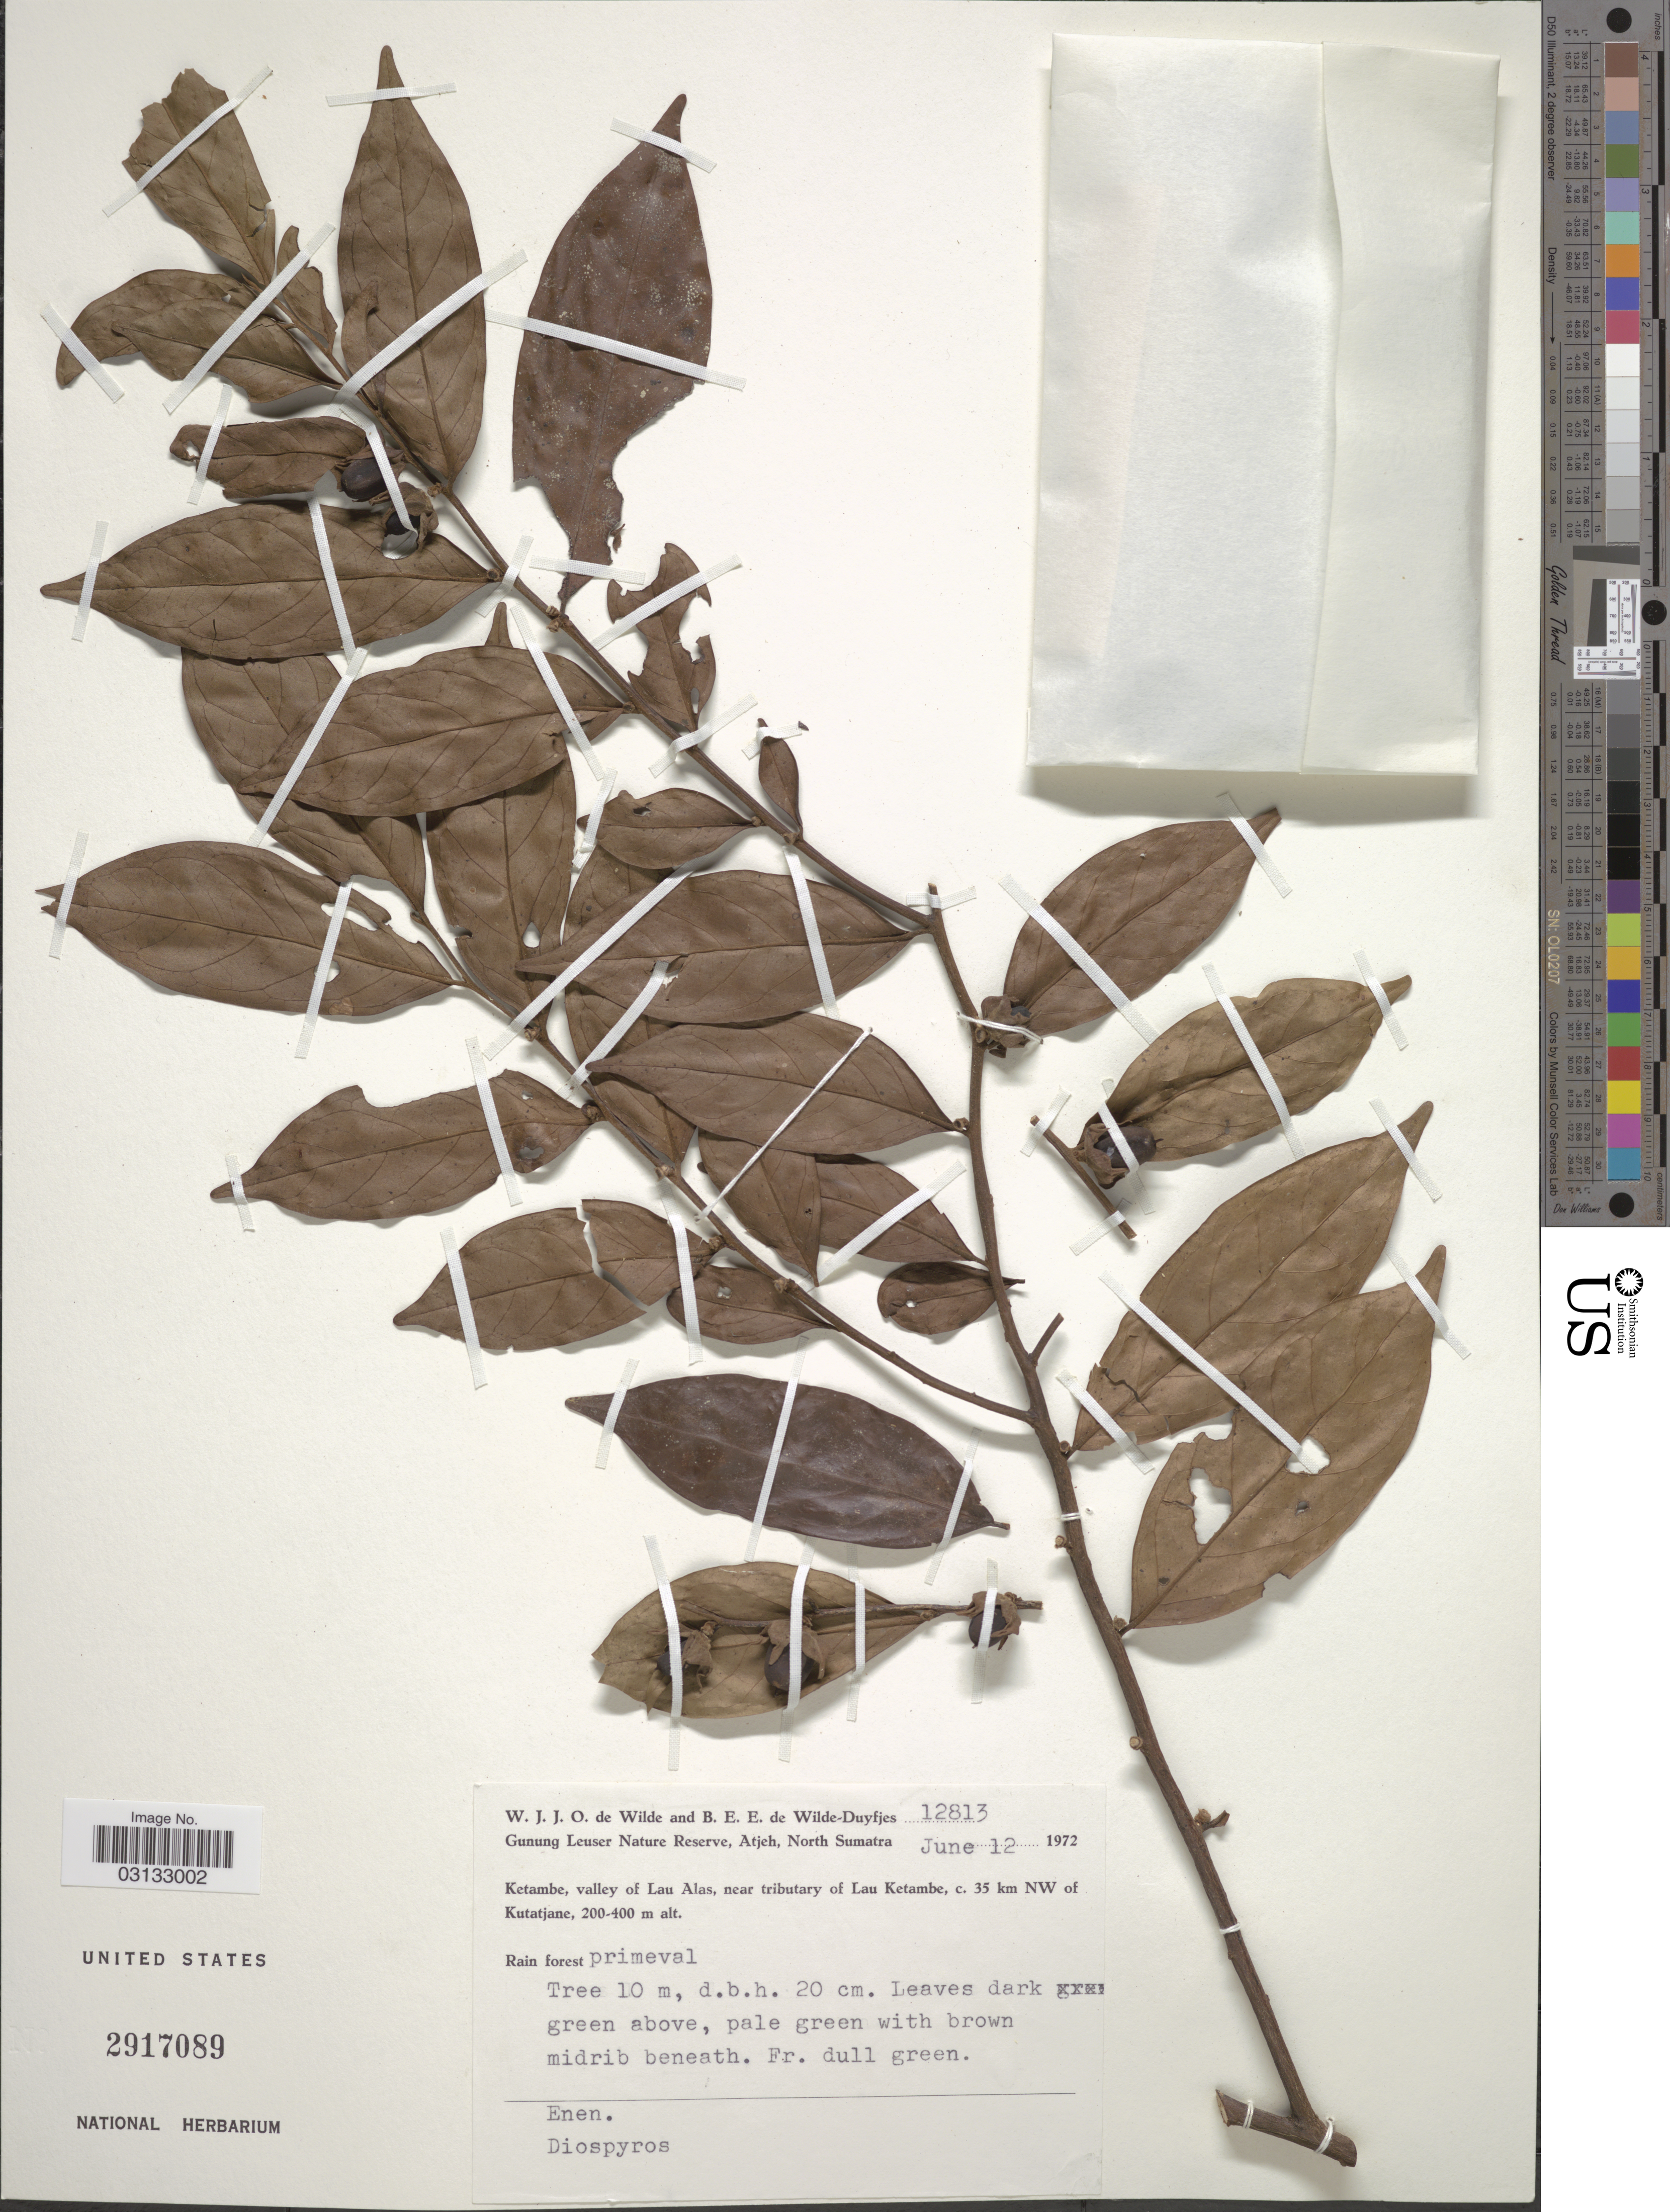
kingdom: Plantae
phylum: Tracheophyta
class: Magnoliopsida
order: Ericales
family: Ebenaceae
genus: Diospyros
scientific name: Diospyros sp.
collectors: W. J. de Wilde & B. E. de Wilde-Duyfjes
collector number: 12813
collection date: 1972-06-12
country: Indonesia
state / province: Sumatra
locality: Gunung Leuser Nature Reserve, Atjeh, North Sumatra, Ketambe, valley of Lau Alas, near tributary of Lau Ketambe, c. 35 km NW of Kutatjane.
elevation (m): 200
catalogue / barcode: US 2917089